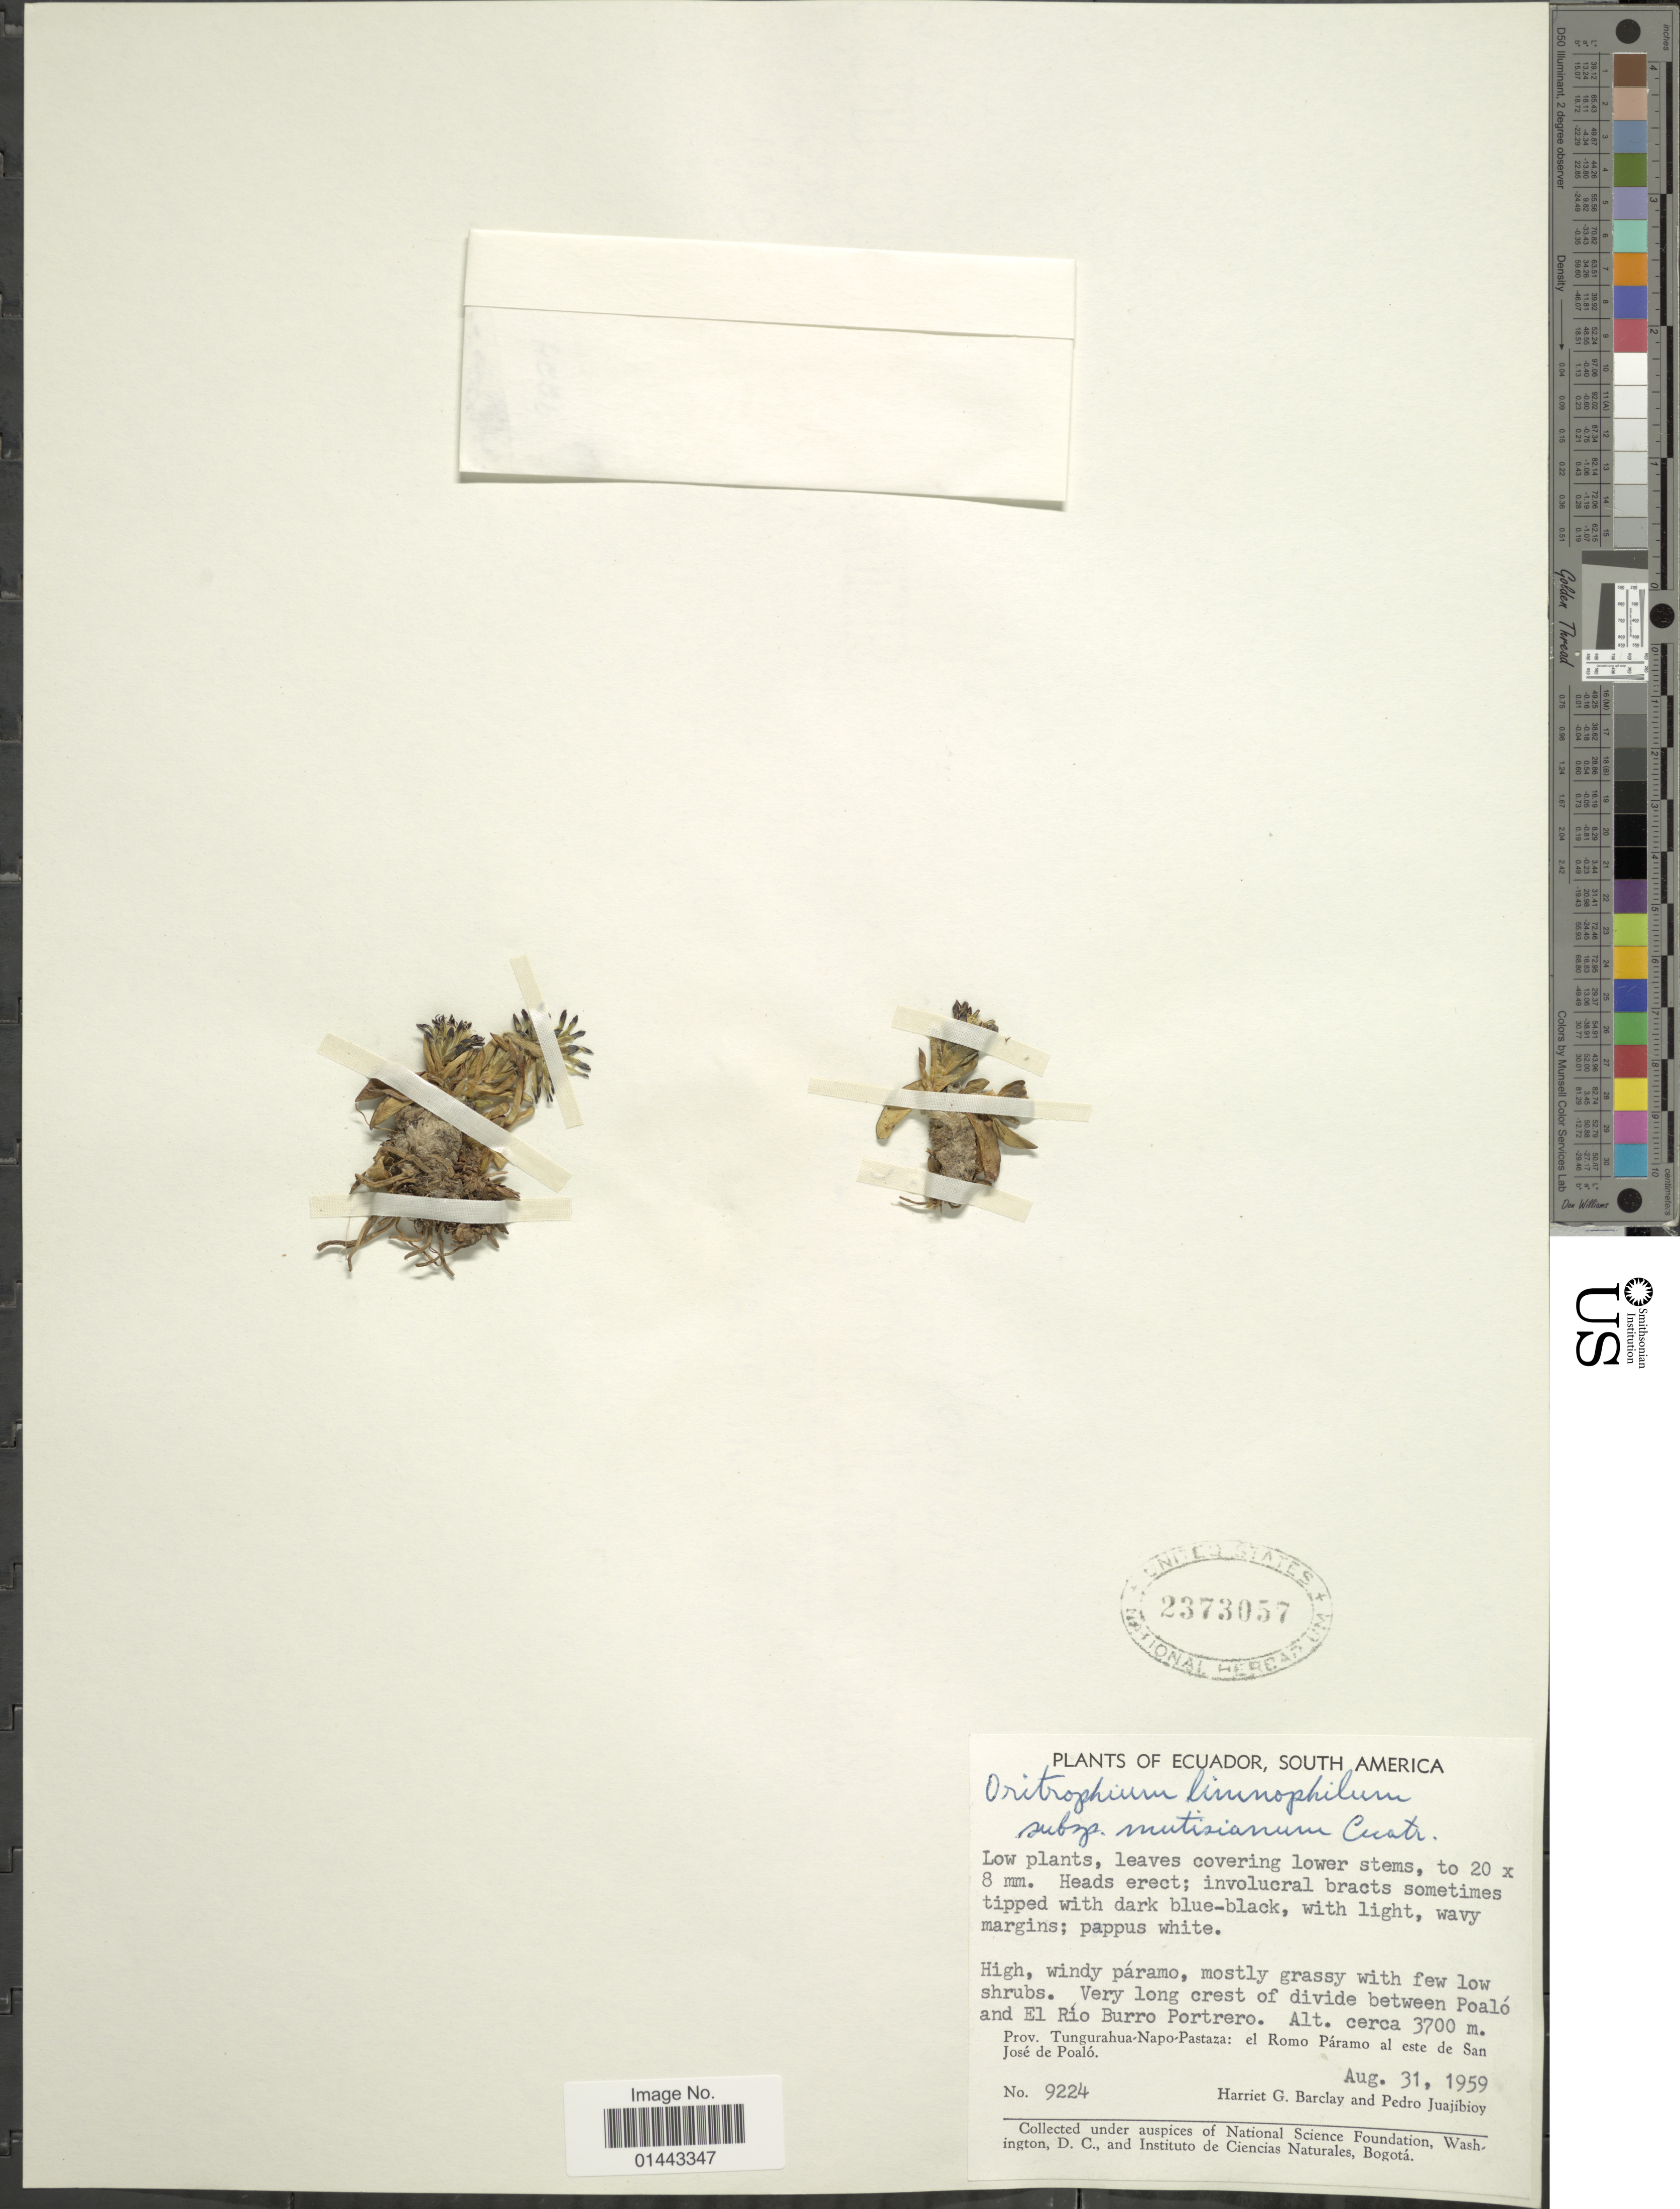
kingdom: Plantae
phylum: Tracheophyta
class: Magnoliopsida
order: Asterales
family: Asteraceae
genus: Oritrophium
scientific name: Oritrophium limnophilum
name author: (Sch. Bip.) Cuatrec.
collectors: H. G. Barclay & P. Juajibioy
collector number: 9224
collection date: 1959-08-31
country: Ecuador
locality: Prov. Tungurahua-Napo-Pastaza: el Romo Paramo al este de San José de Poaló, very long crest of divide between Poalo and El Rio Burro Portrero.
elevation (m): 3700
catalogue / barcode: US 2373057